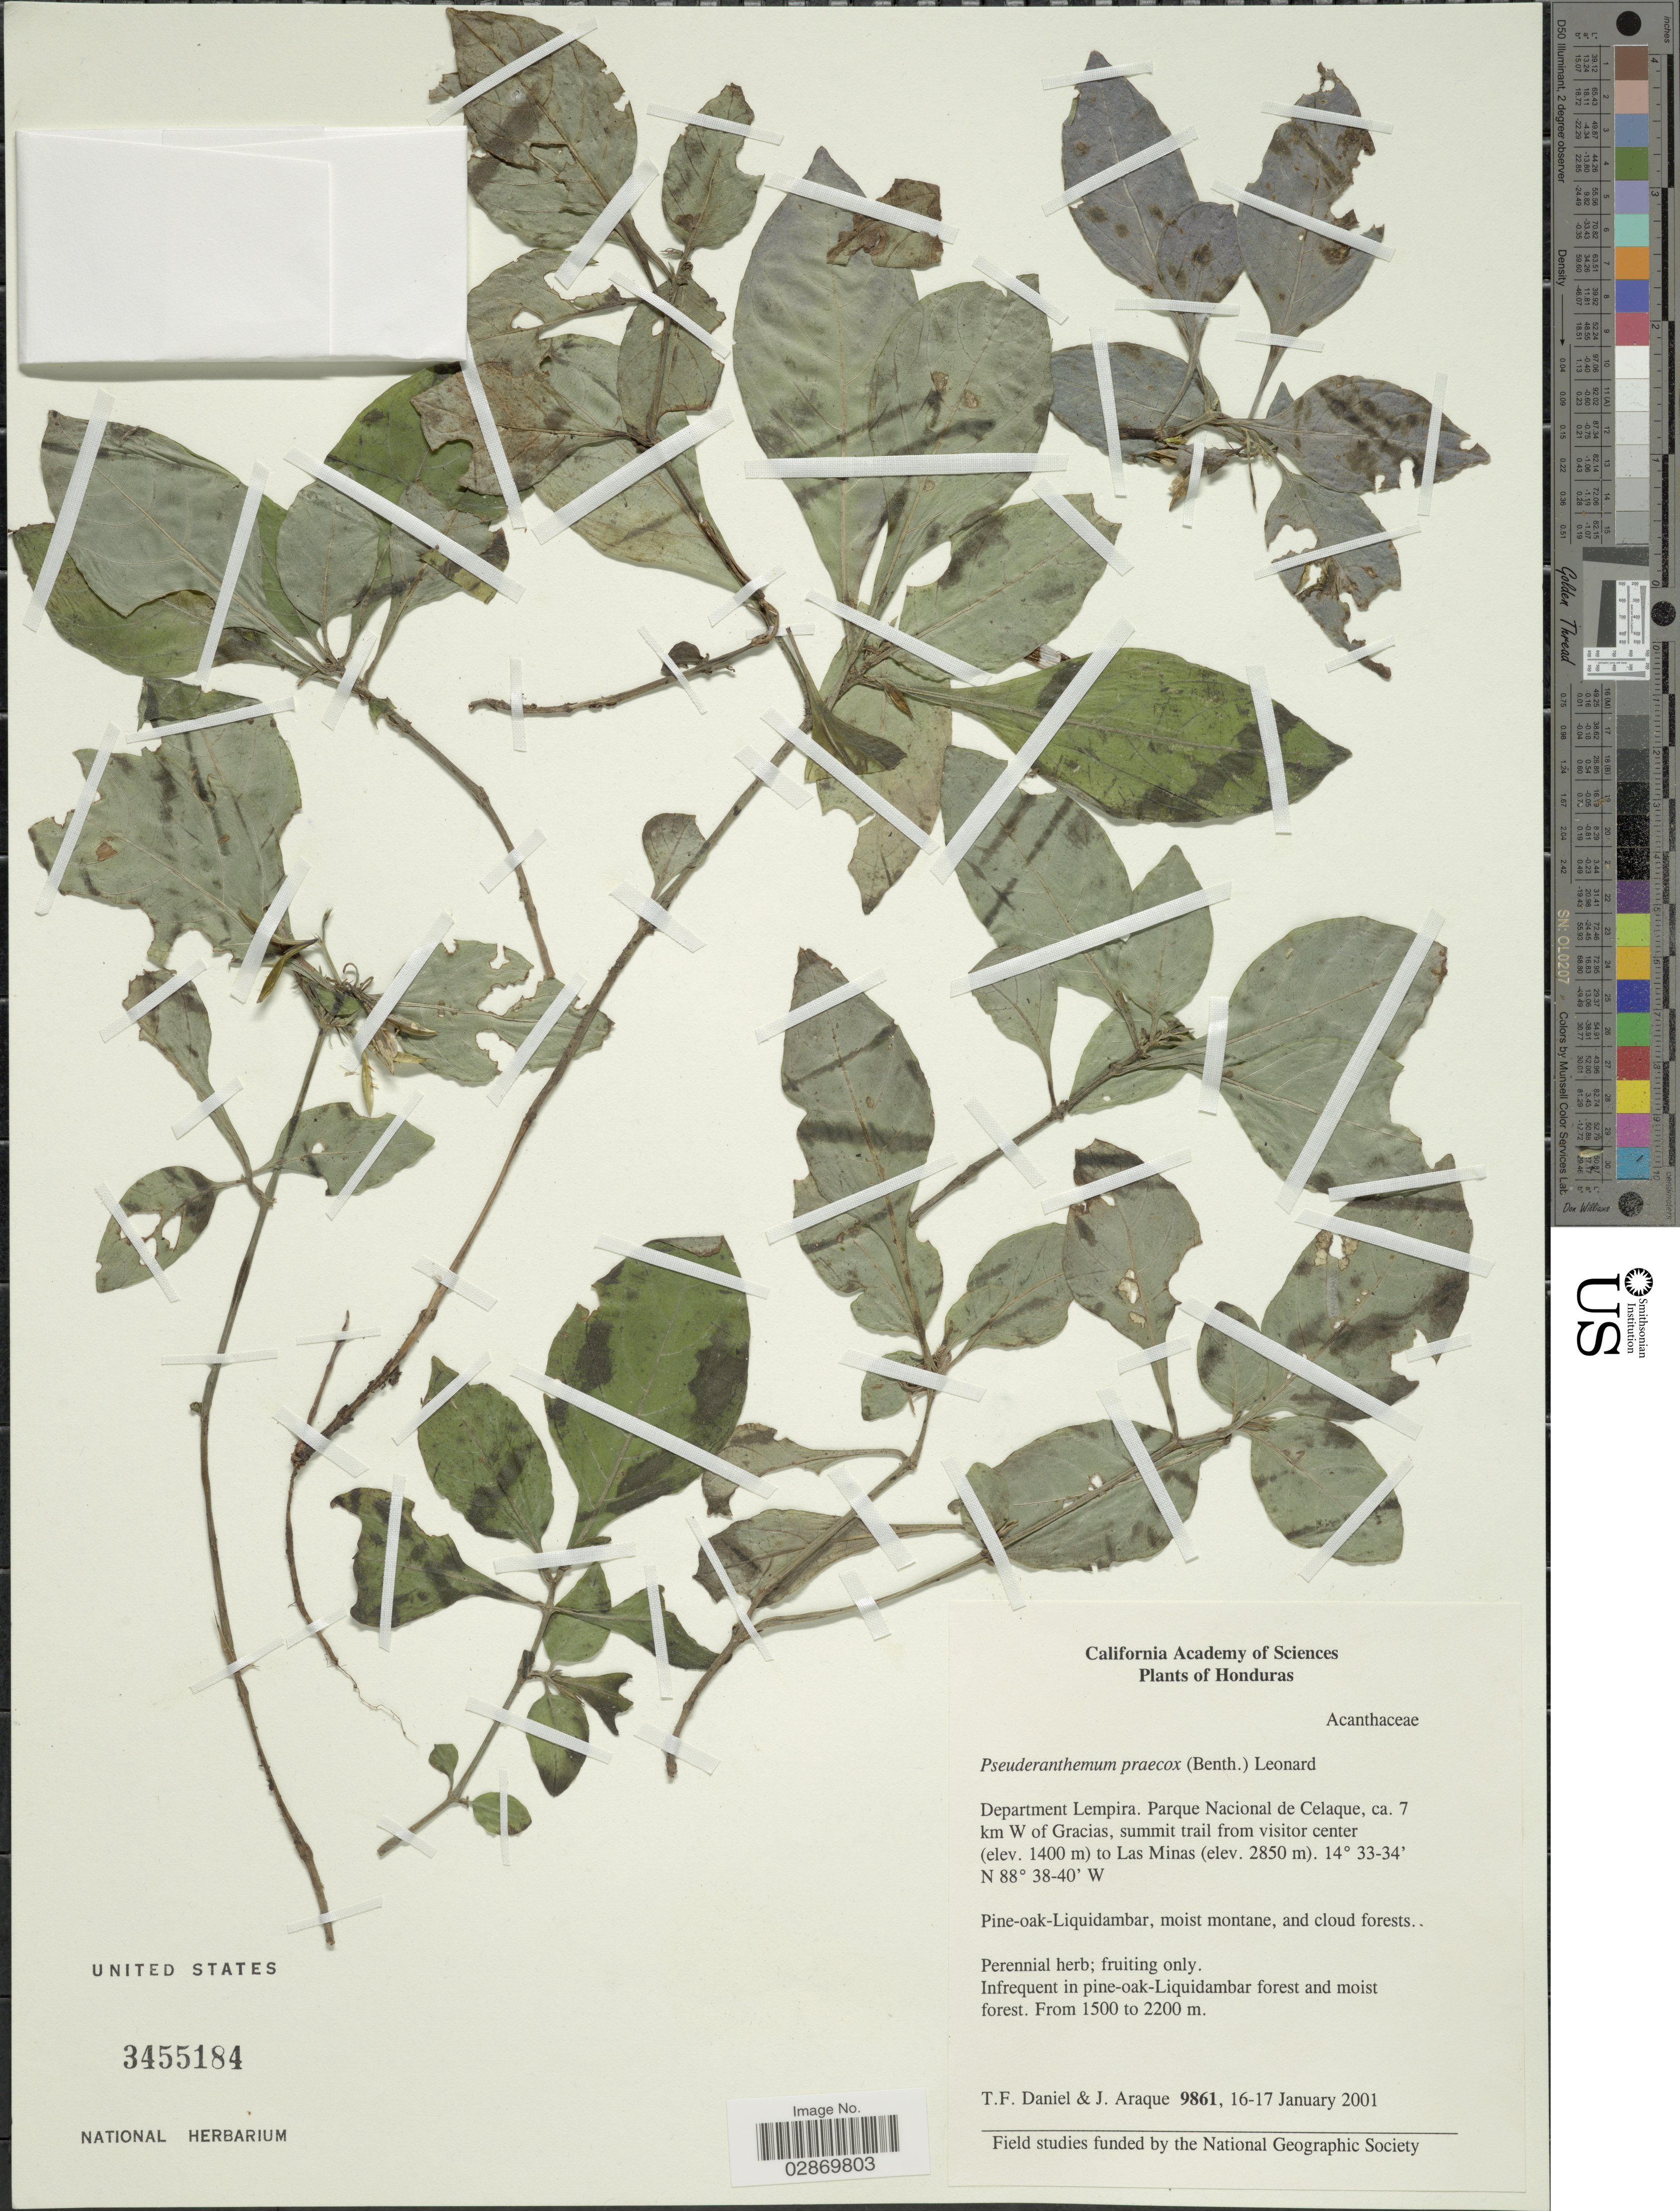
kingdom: Plantae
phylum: Tracheophyta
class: Magnoliopsida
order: Lamiales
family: Acanthaceae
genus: Pseuderanthemum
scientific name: Pseuderanthemum praecox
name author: (Benth.) Leonard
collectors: T. F. Daniel & J. Araque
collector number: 9861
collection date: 2001-01-16/2001-01-17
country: Honduras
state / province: Lempira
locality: Department Lempira, Parque Nacional de Celaque, ca. 7 km W of Gracias, summit trail from visitor center to Las Minas.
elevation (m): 1400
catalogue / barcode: US 3455184